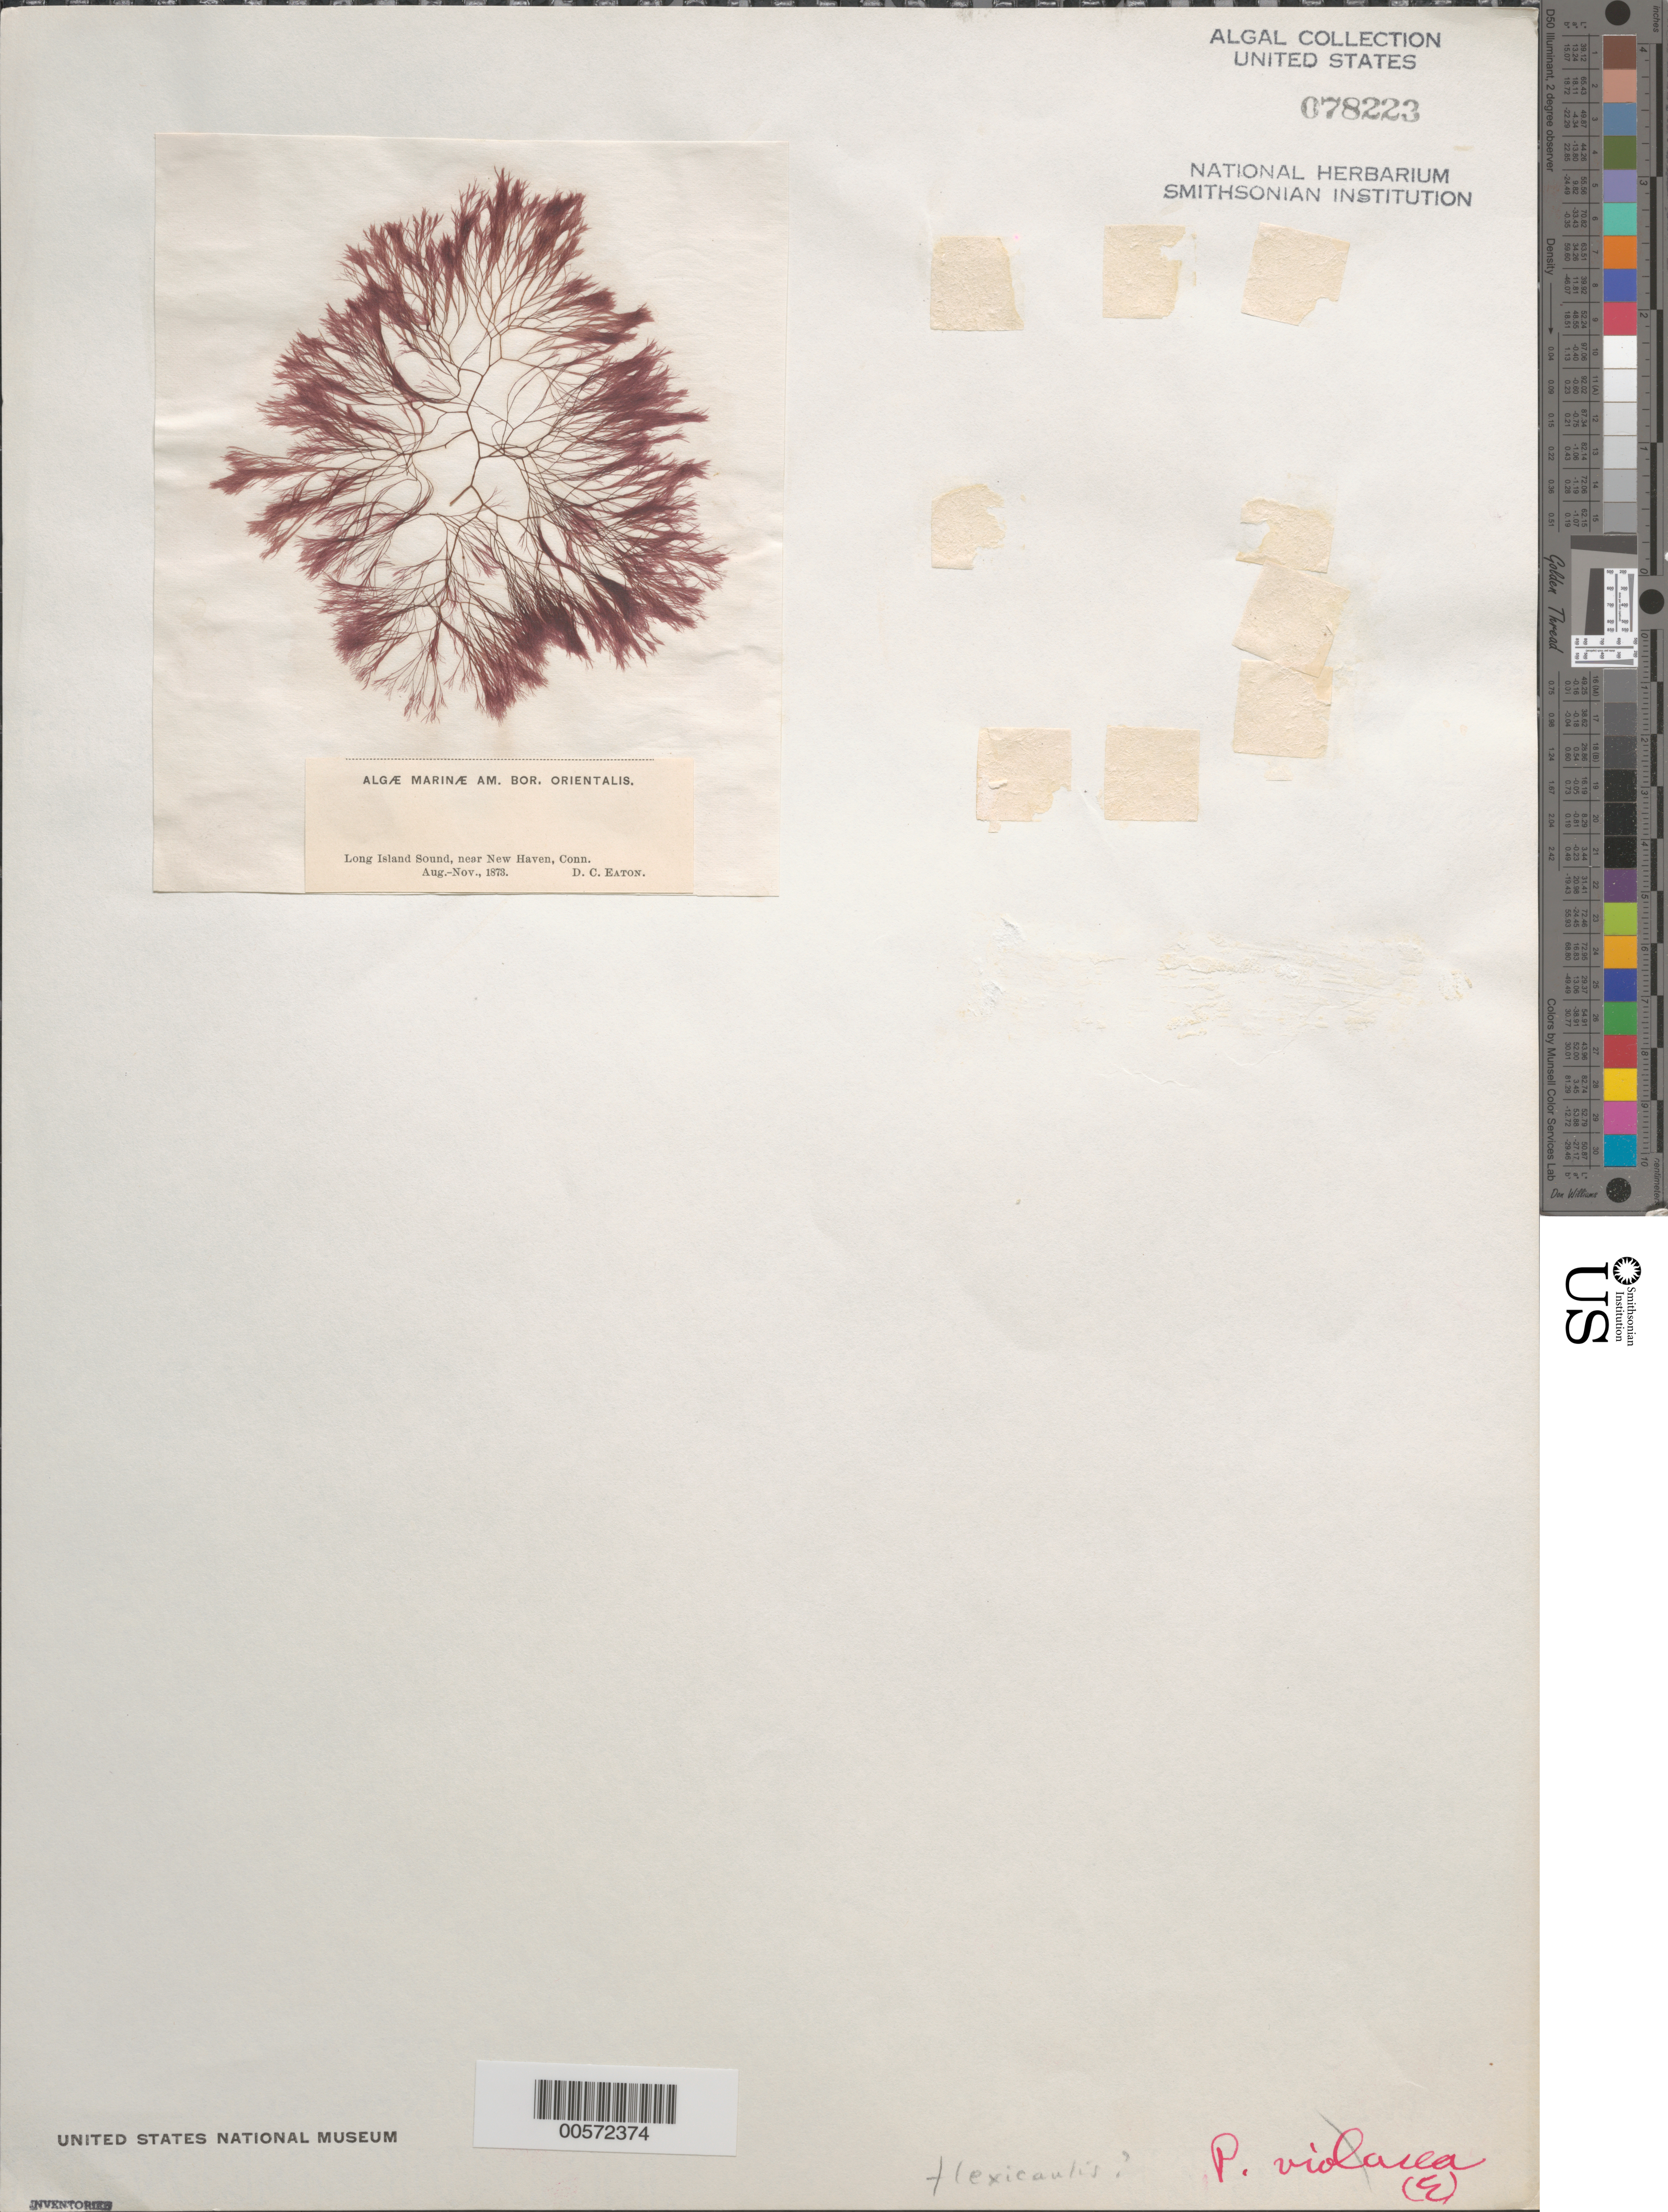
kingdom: Plantae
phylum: Rhodophyta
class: Florideophyceae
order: Ceramiales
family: Rhodomelaceae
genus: Leptosiphonia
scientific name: Leptosiphonia flexicaulis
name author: (Harv.) Savoie & G.W. Saunders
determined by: Algae name updating Project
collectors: D. C. Eaton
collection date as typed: Aug 1873 to -- Nov 1873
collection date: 1873-08/1873-11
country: United States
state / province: Connecticut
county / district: New Haven County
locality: Long Island Sound, near New Haven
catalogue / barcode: US 78223